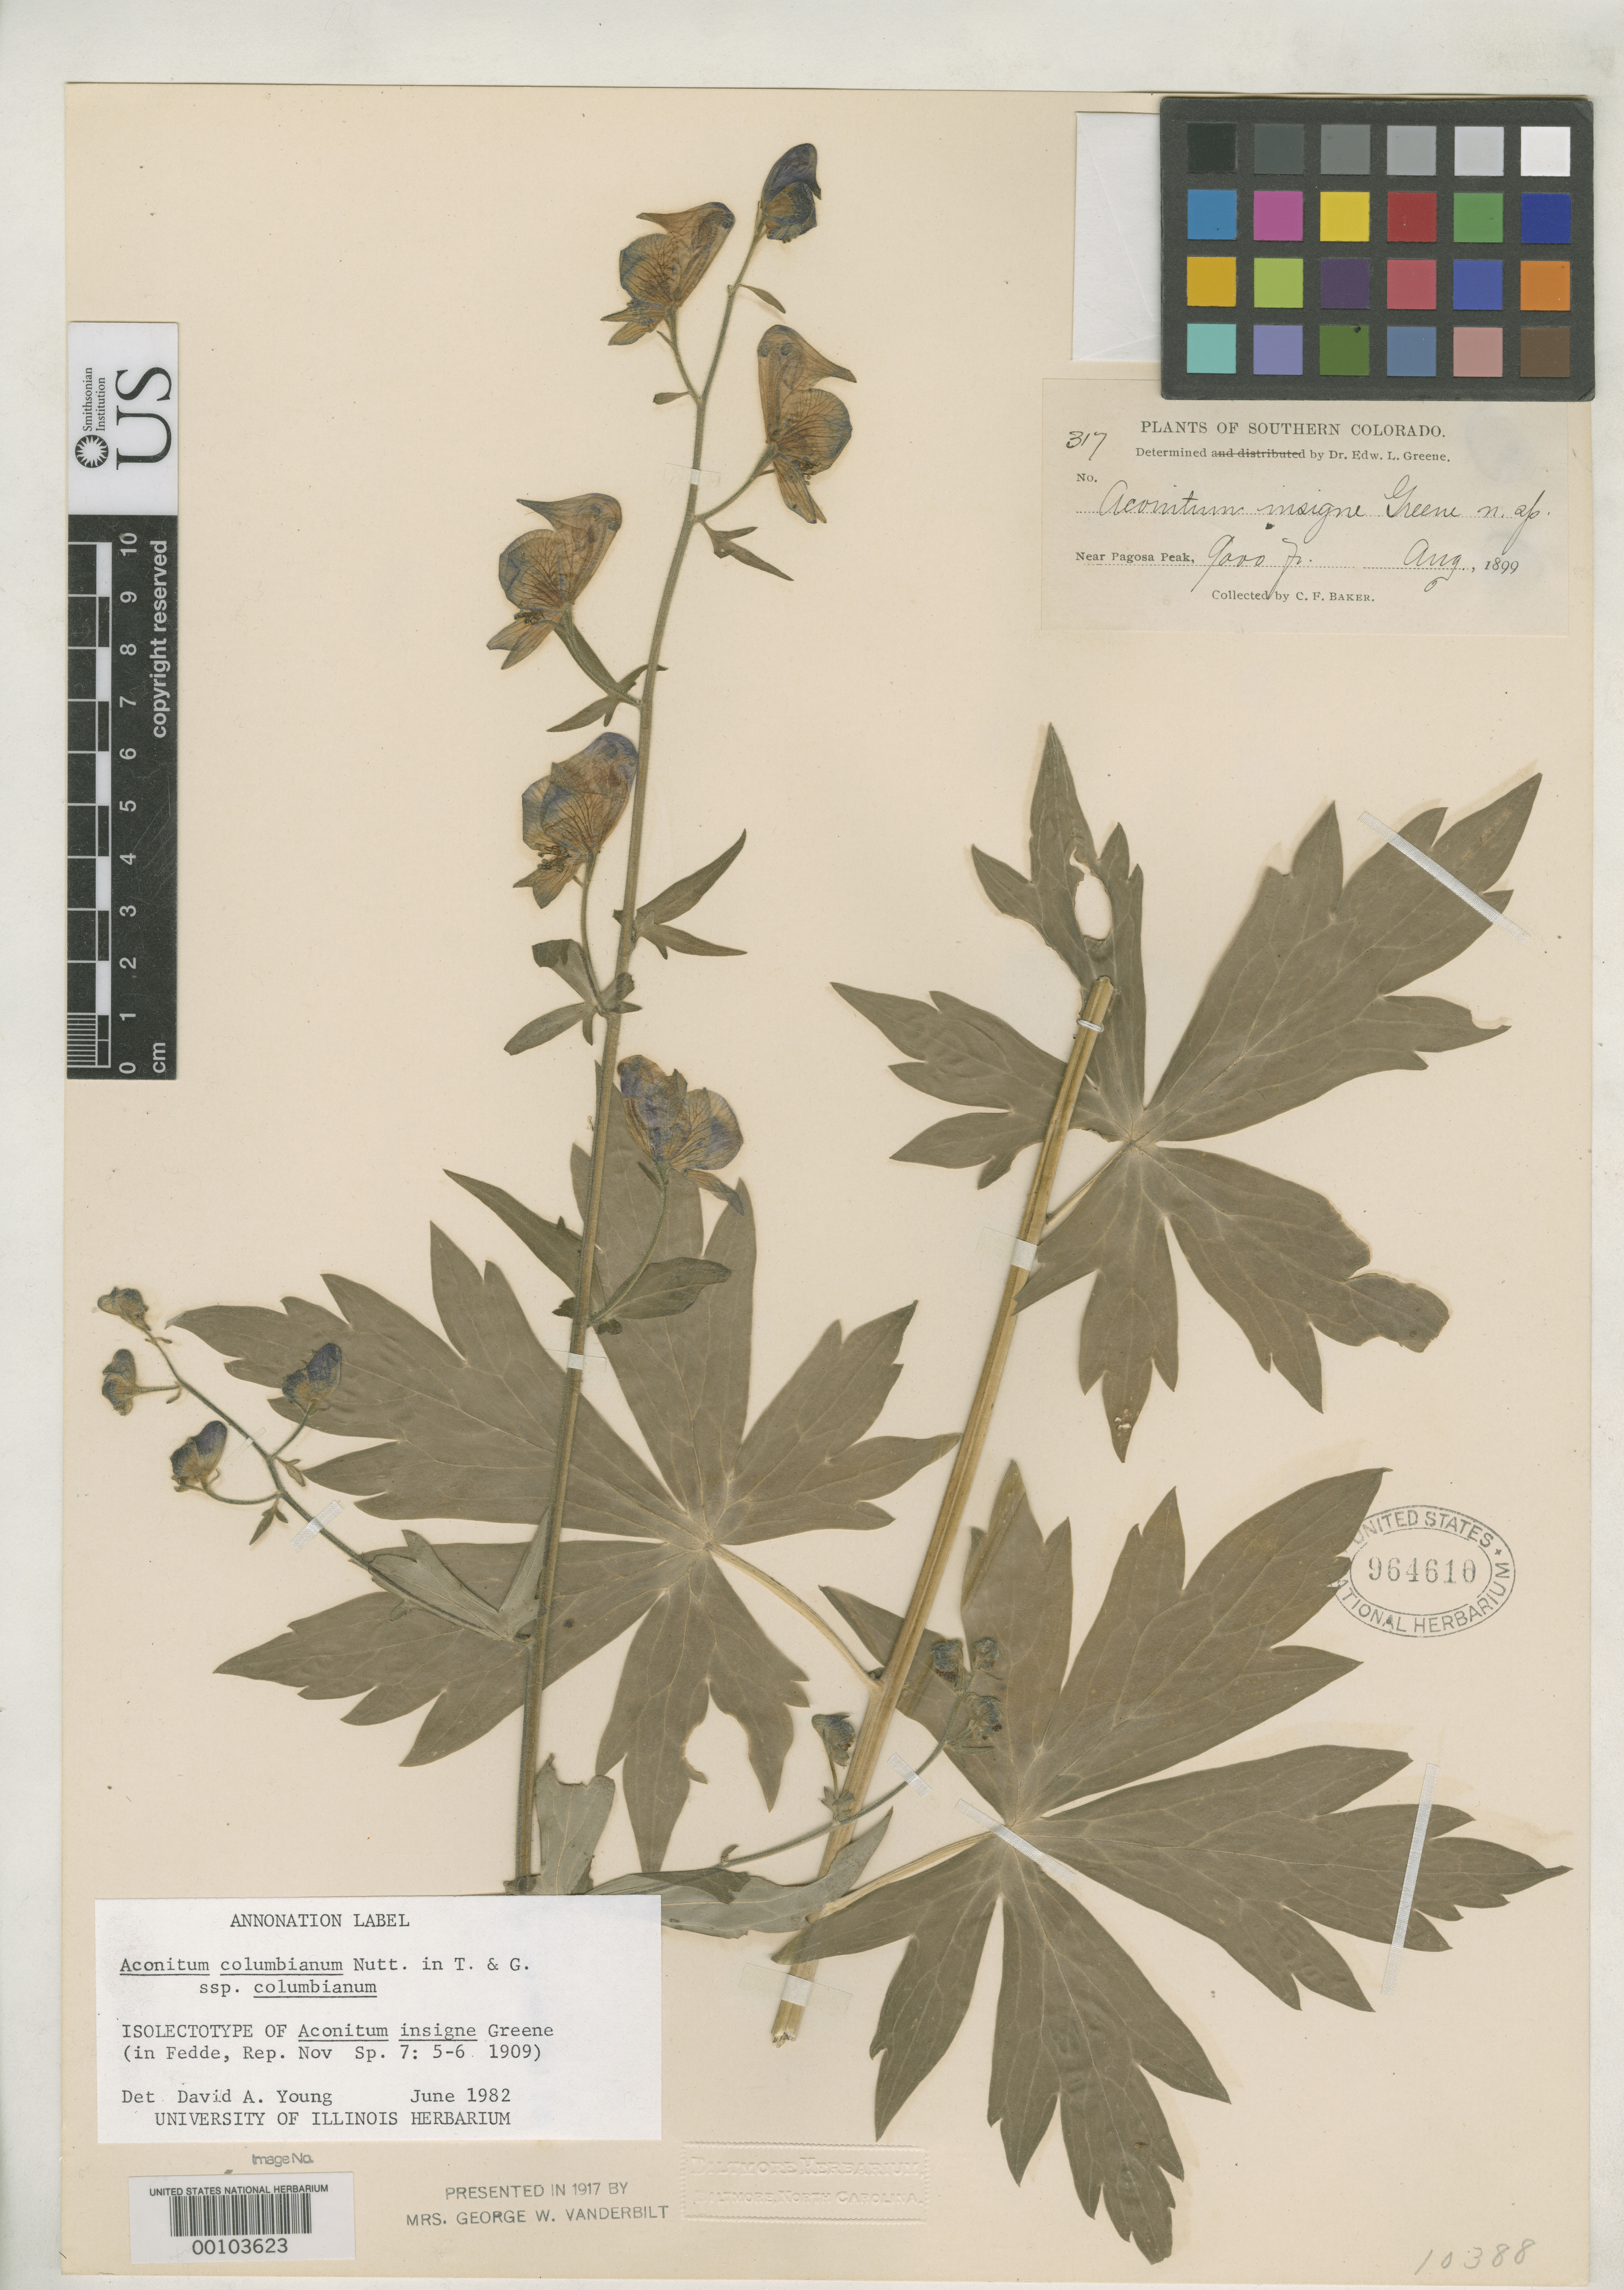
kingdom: Plantae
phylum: Tracheophyta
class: Magnoliopsida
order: Ranunculales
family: Ranunculaceae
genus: Aconitum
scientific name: Aconitum insigne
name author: Greene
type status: Isolectotype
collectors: C. F. Baker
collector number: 317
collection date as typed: Aug 1899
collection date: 1899-08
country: United States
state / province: Colorado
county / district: Mineral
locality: Near Pagosa Peak.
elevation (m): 2743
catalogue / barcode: US 964610